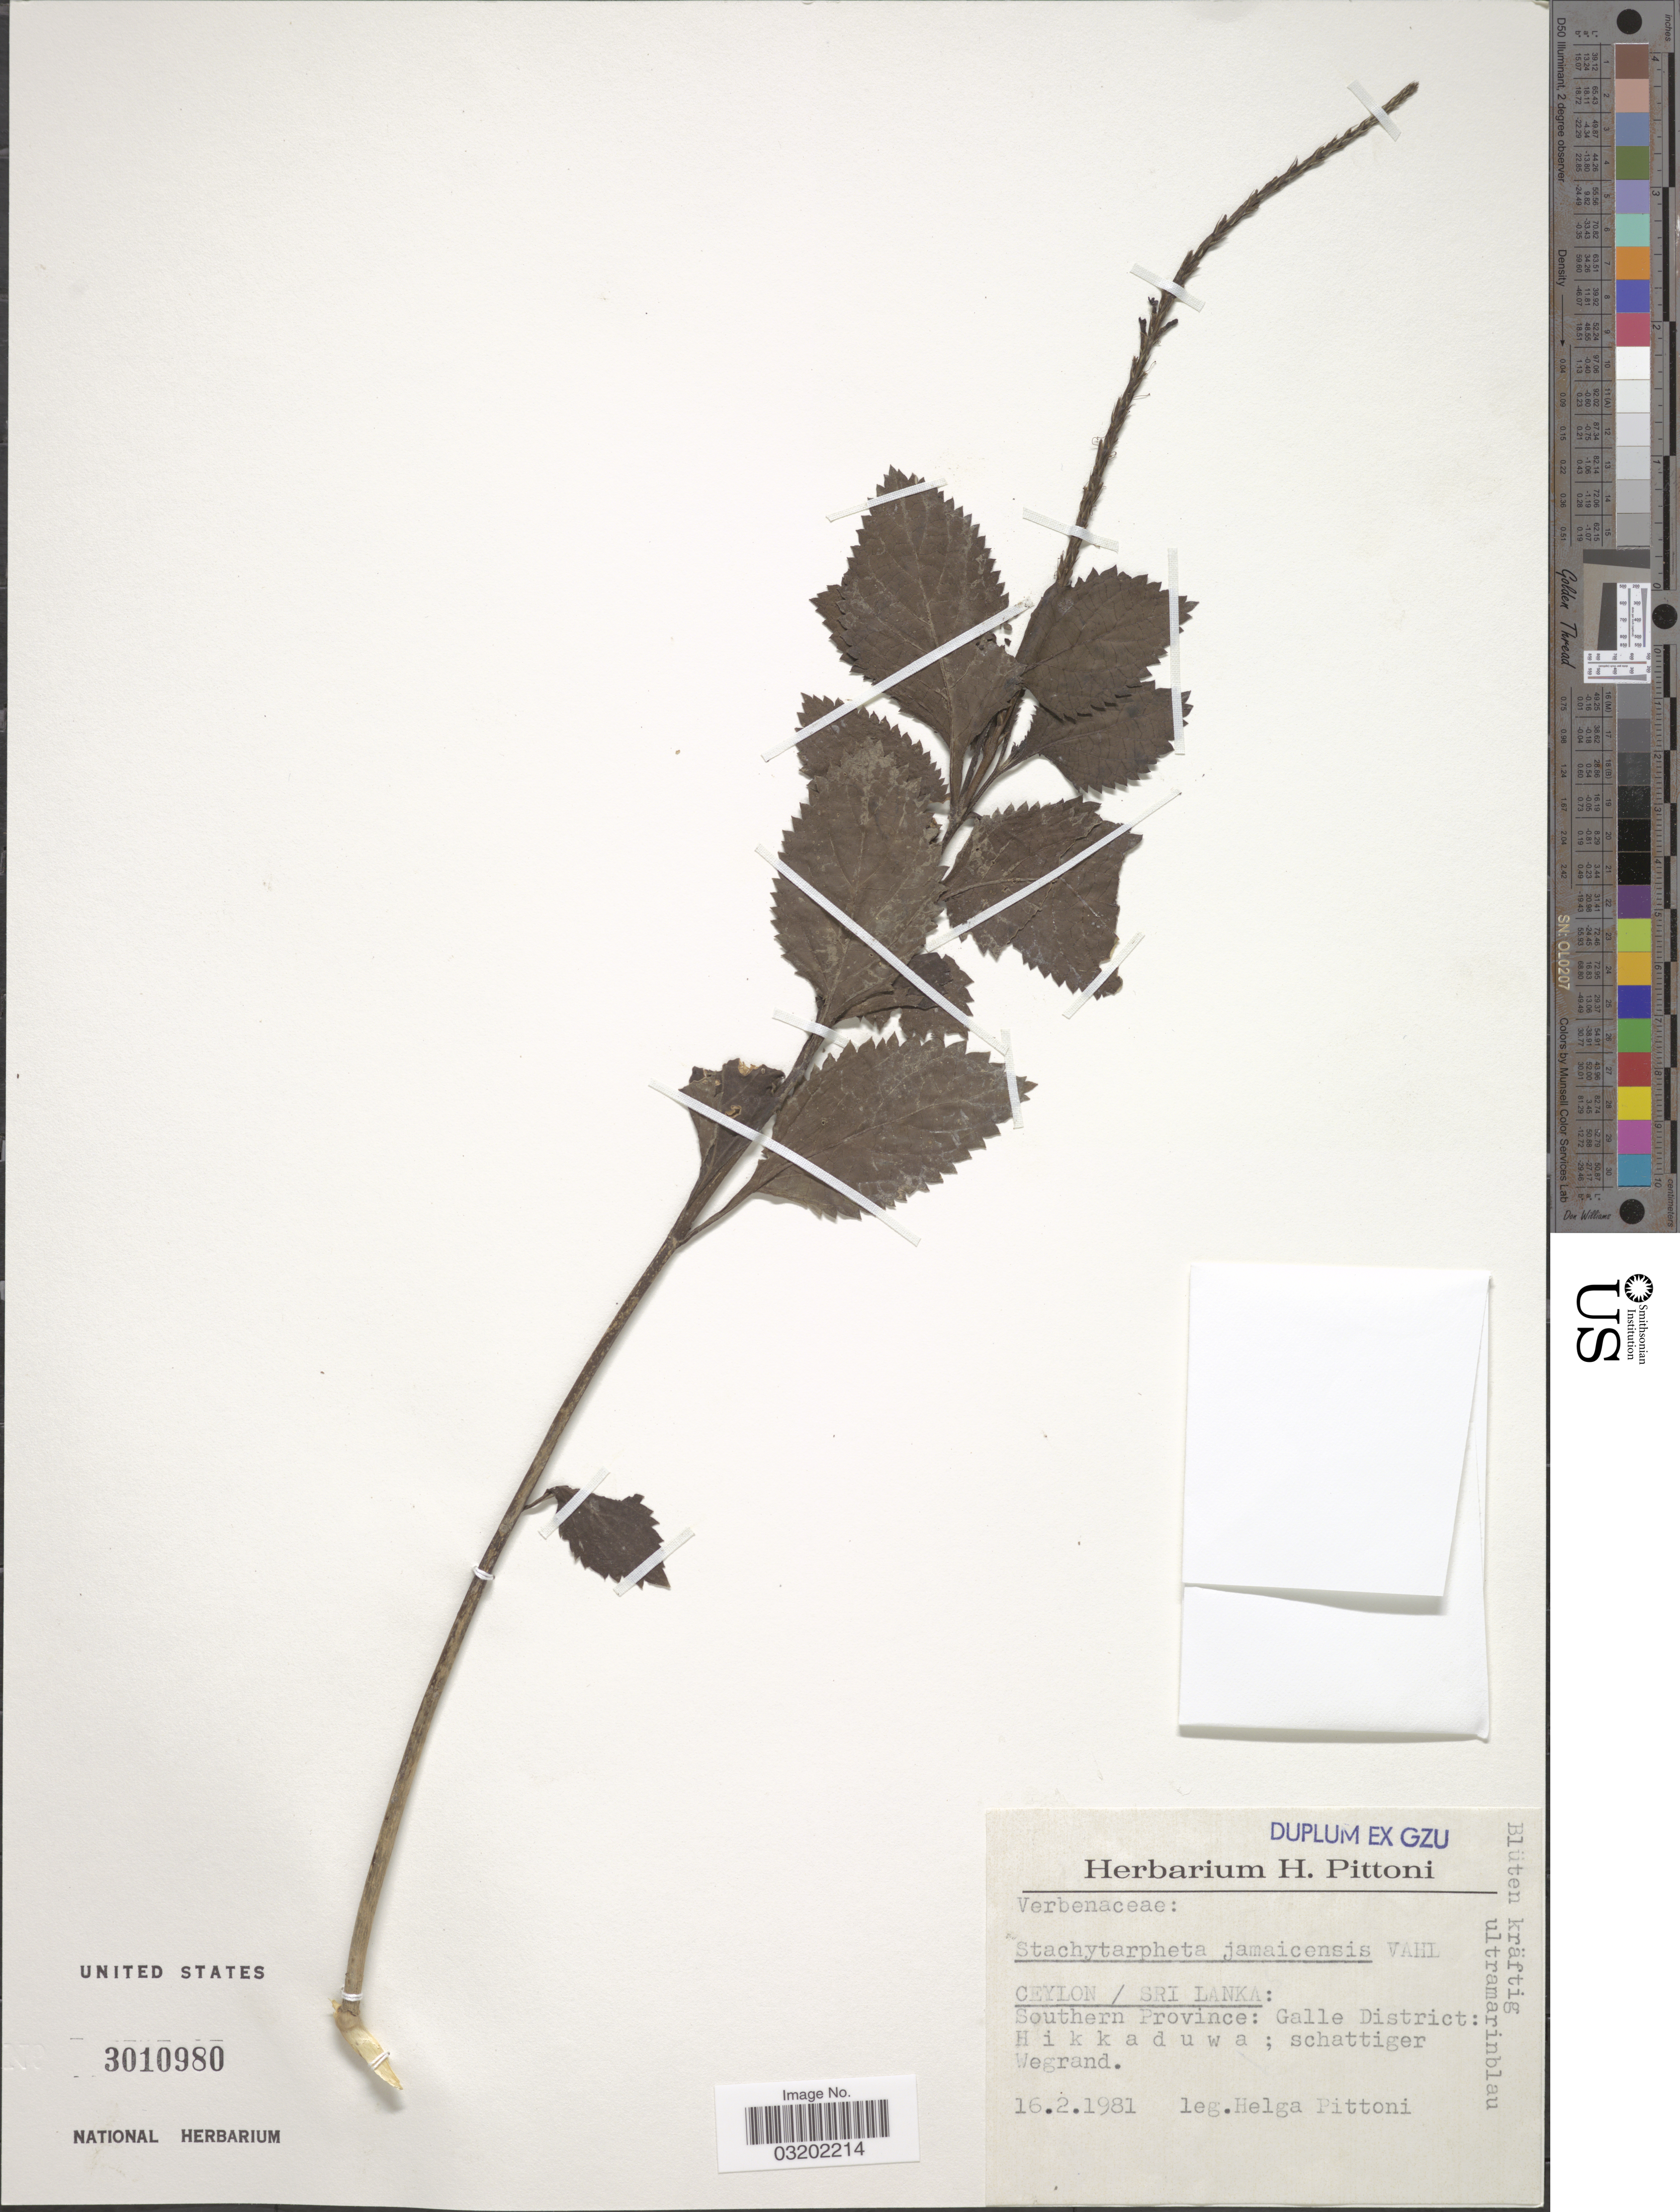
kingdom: Plantae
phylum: Tracheophyta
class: Magnoliopsida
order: Lamiales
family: Verbenaceae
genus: Stachytarpheta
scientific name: Stachytarpheta intercedens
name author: Danser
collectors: H. Pittoni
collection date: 1981-02-16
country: Sri Lanka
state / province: Southern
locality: Ceylon / Sri Lanka: Galle District: Hikkaduwa; schattiger Wegrand.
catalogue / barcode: US 3010980